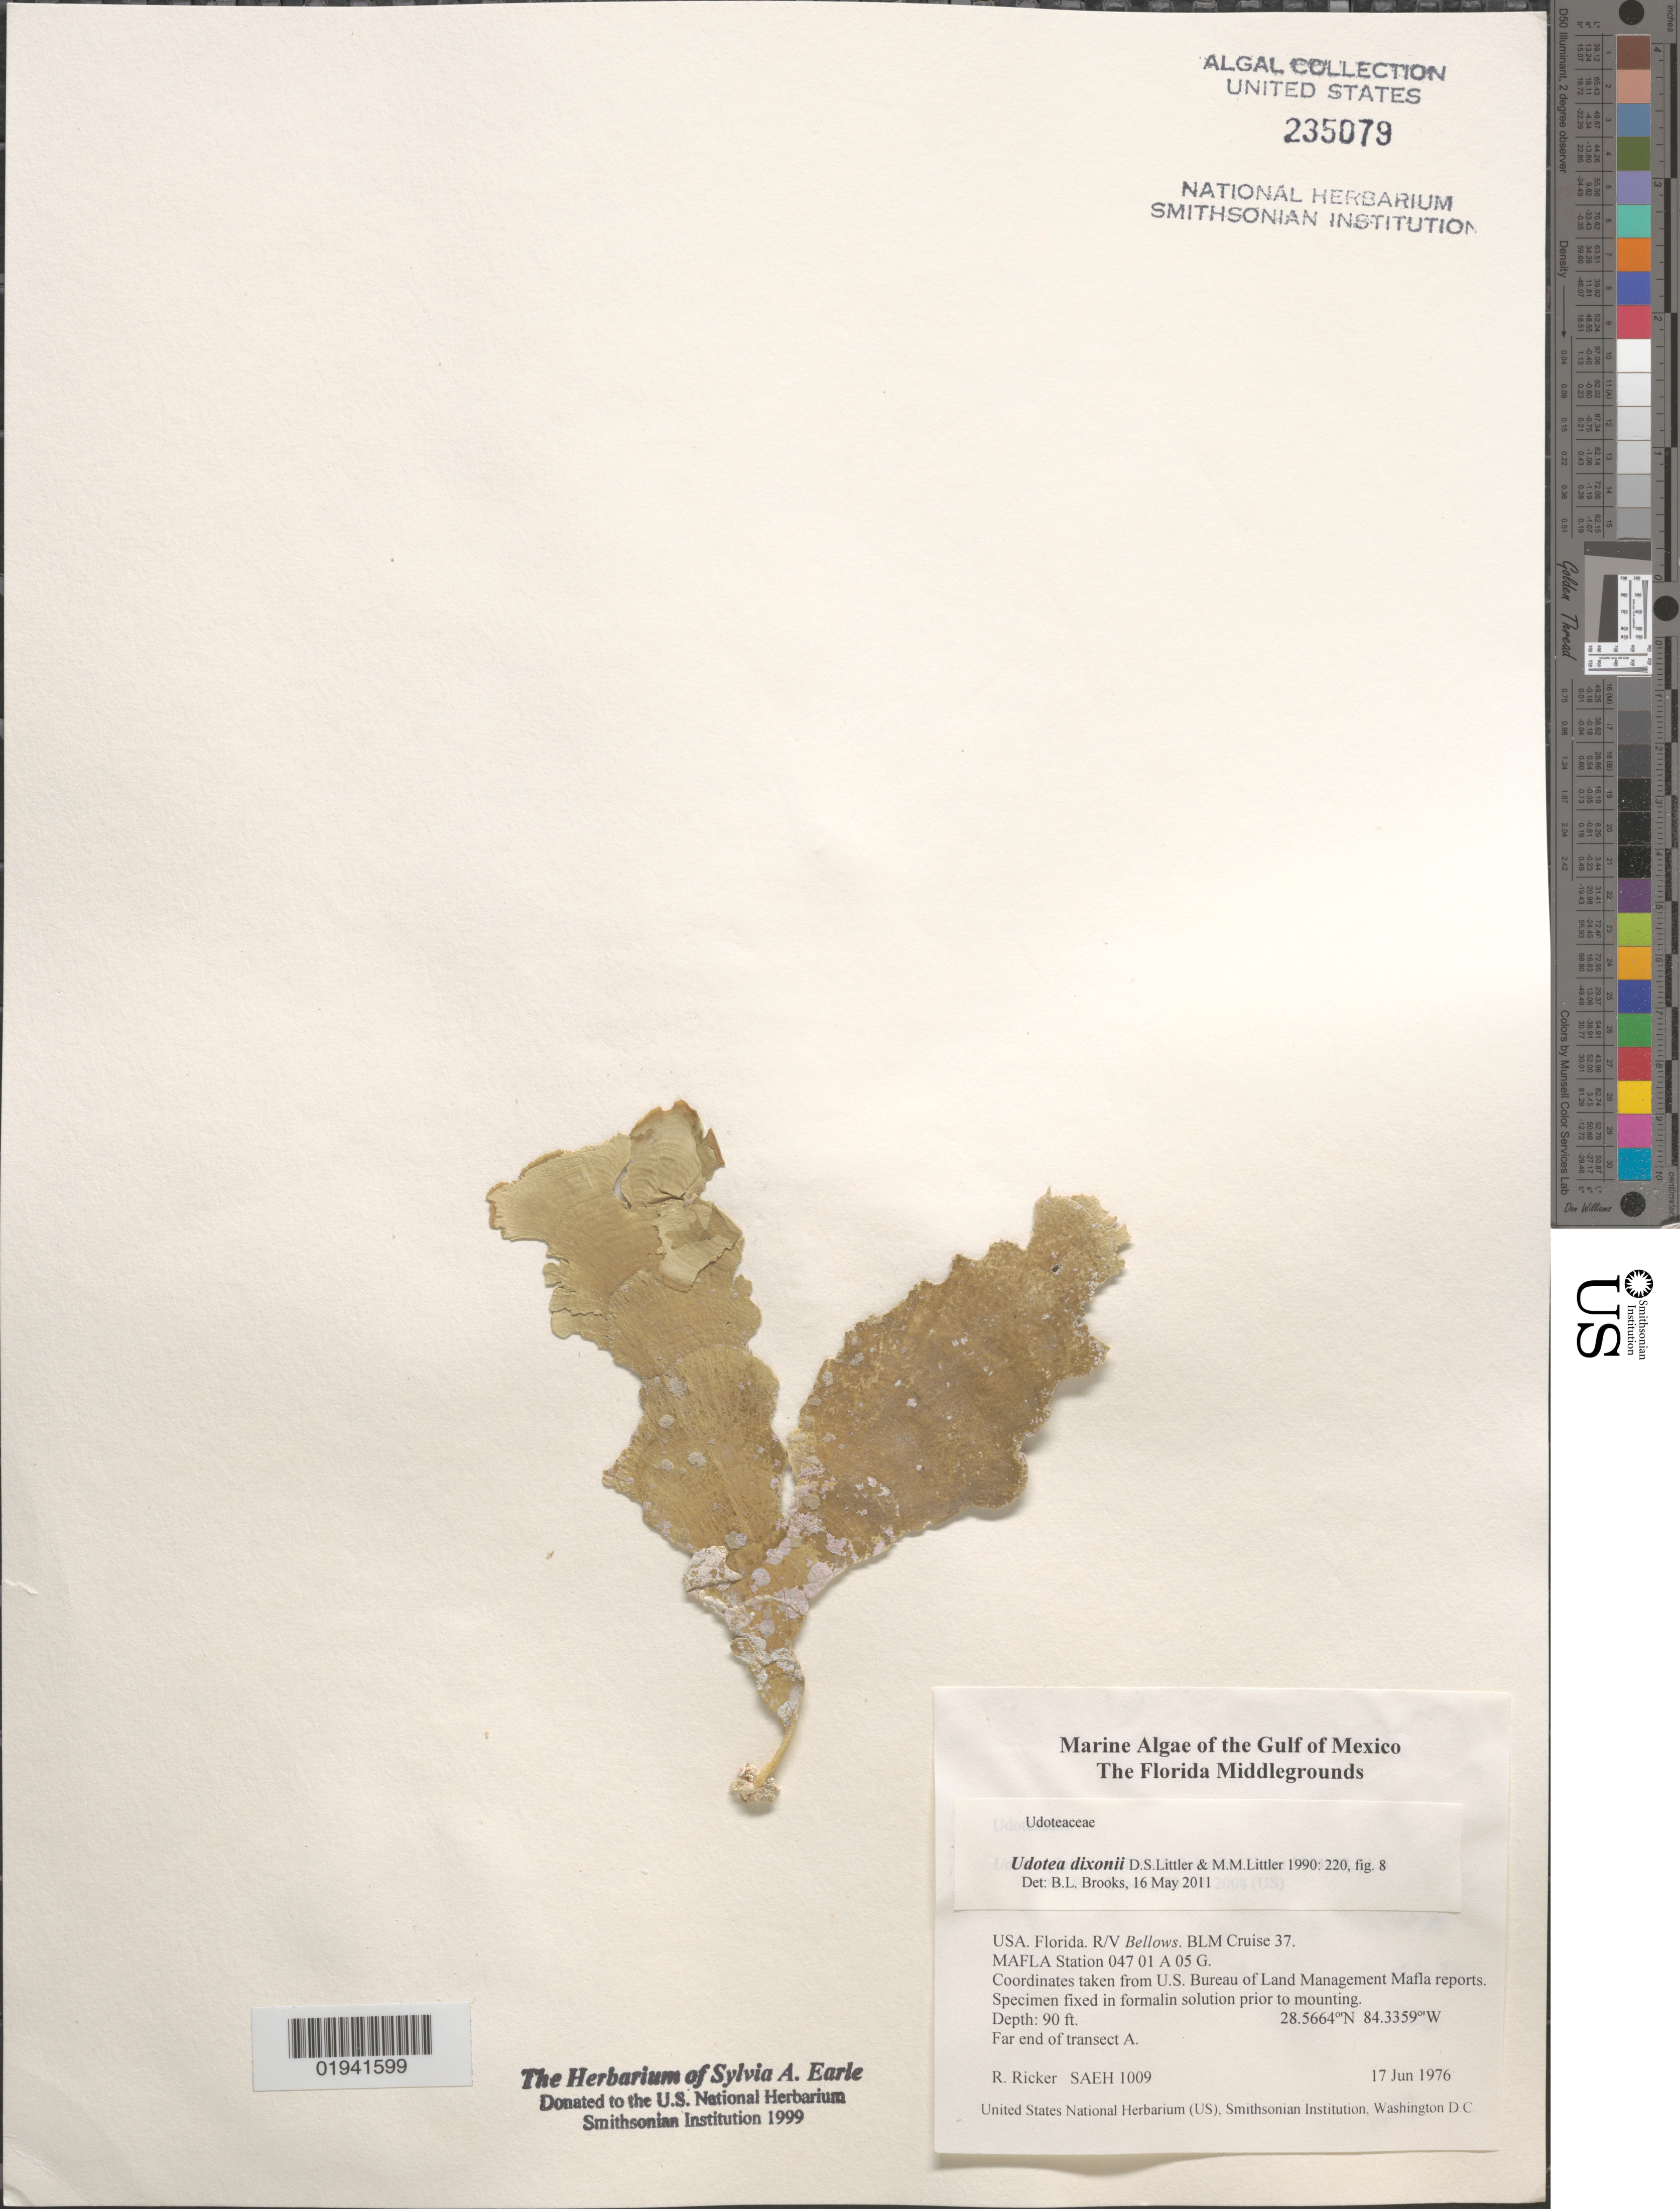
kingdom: Plantae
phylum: Chlorophyta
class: Ulvophyceae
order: Bryopsidales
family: Udoteaceae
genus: Udotea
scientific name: Udotea dixonii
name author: D.S. Littler & Littler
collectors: R. Ricker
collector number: SAEH1009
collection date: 1976-06-17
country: United States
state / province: Florida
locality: The Gulf of Mexico. The Florida Middlegrounds. R/V Bellows. BLM Cruise 37. MAFLA Station 047 01 A 05 G. Far end of transect A.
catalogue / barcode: US 235079